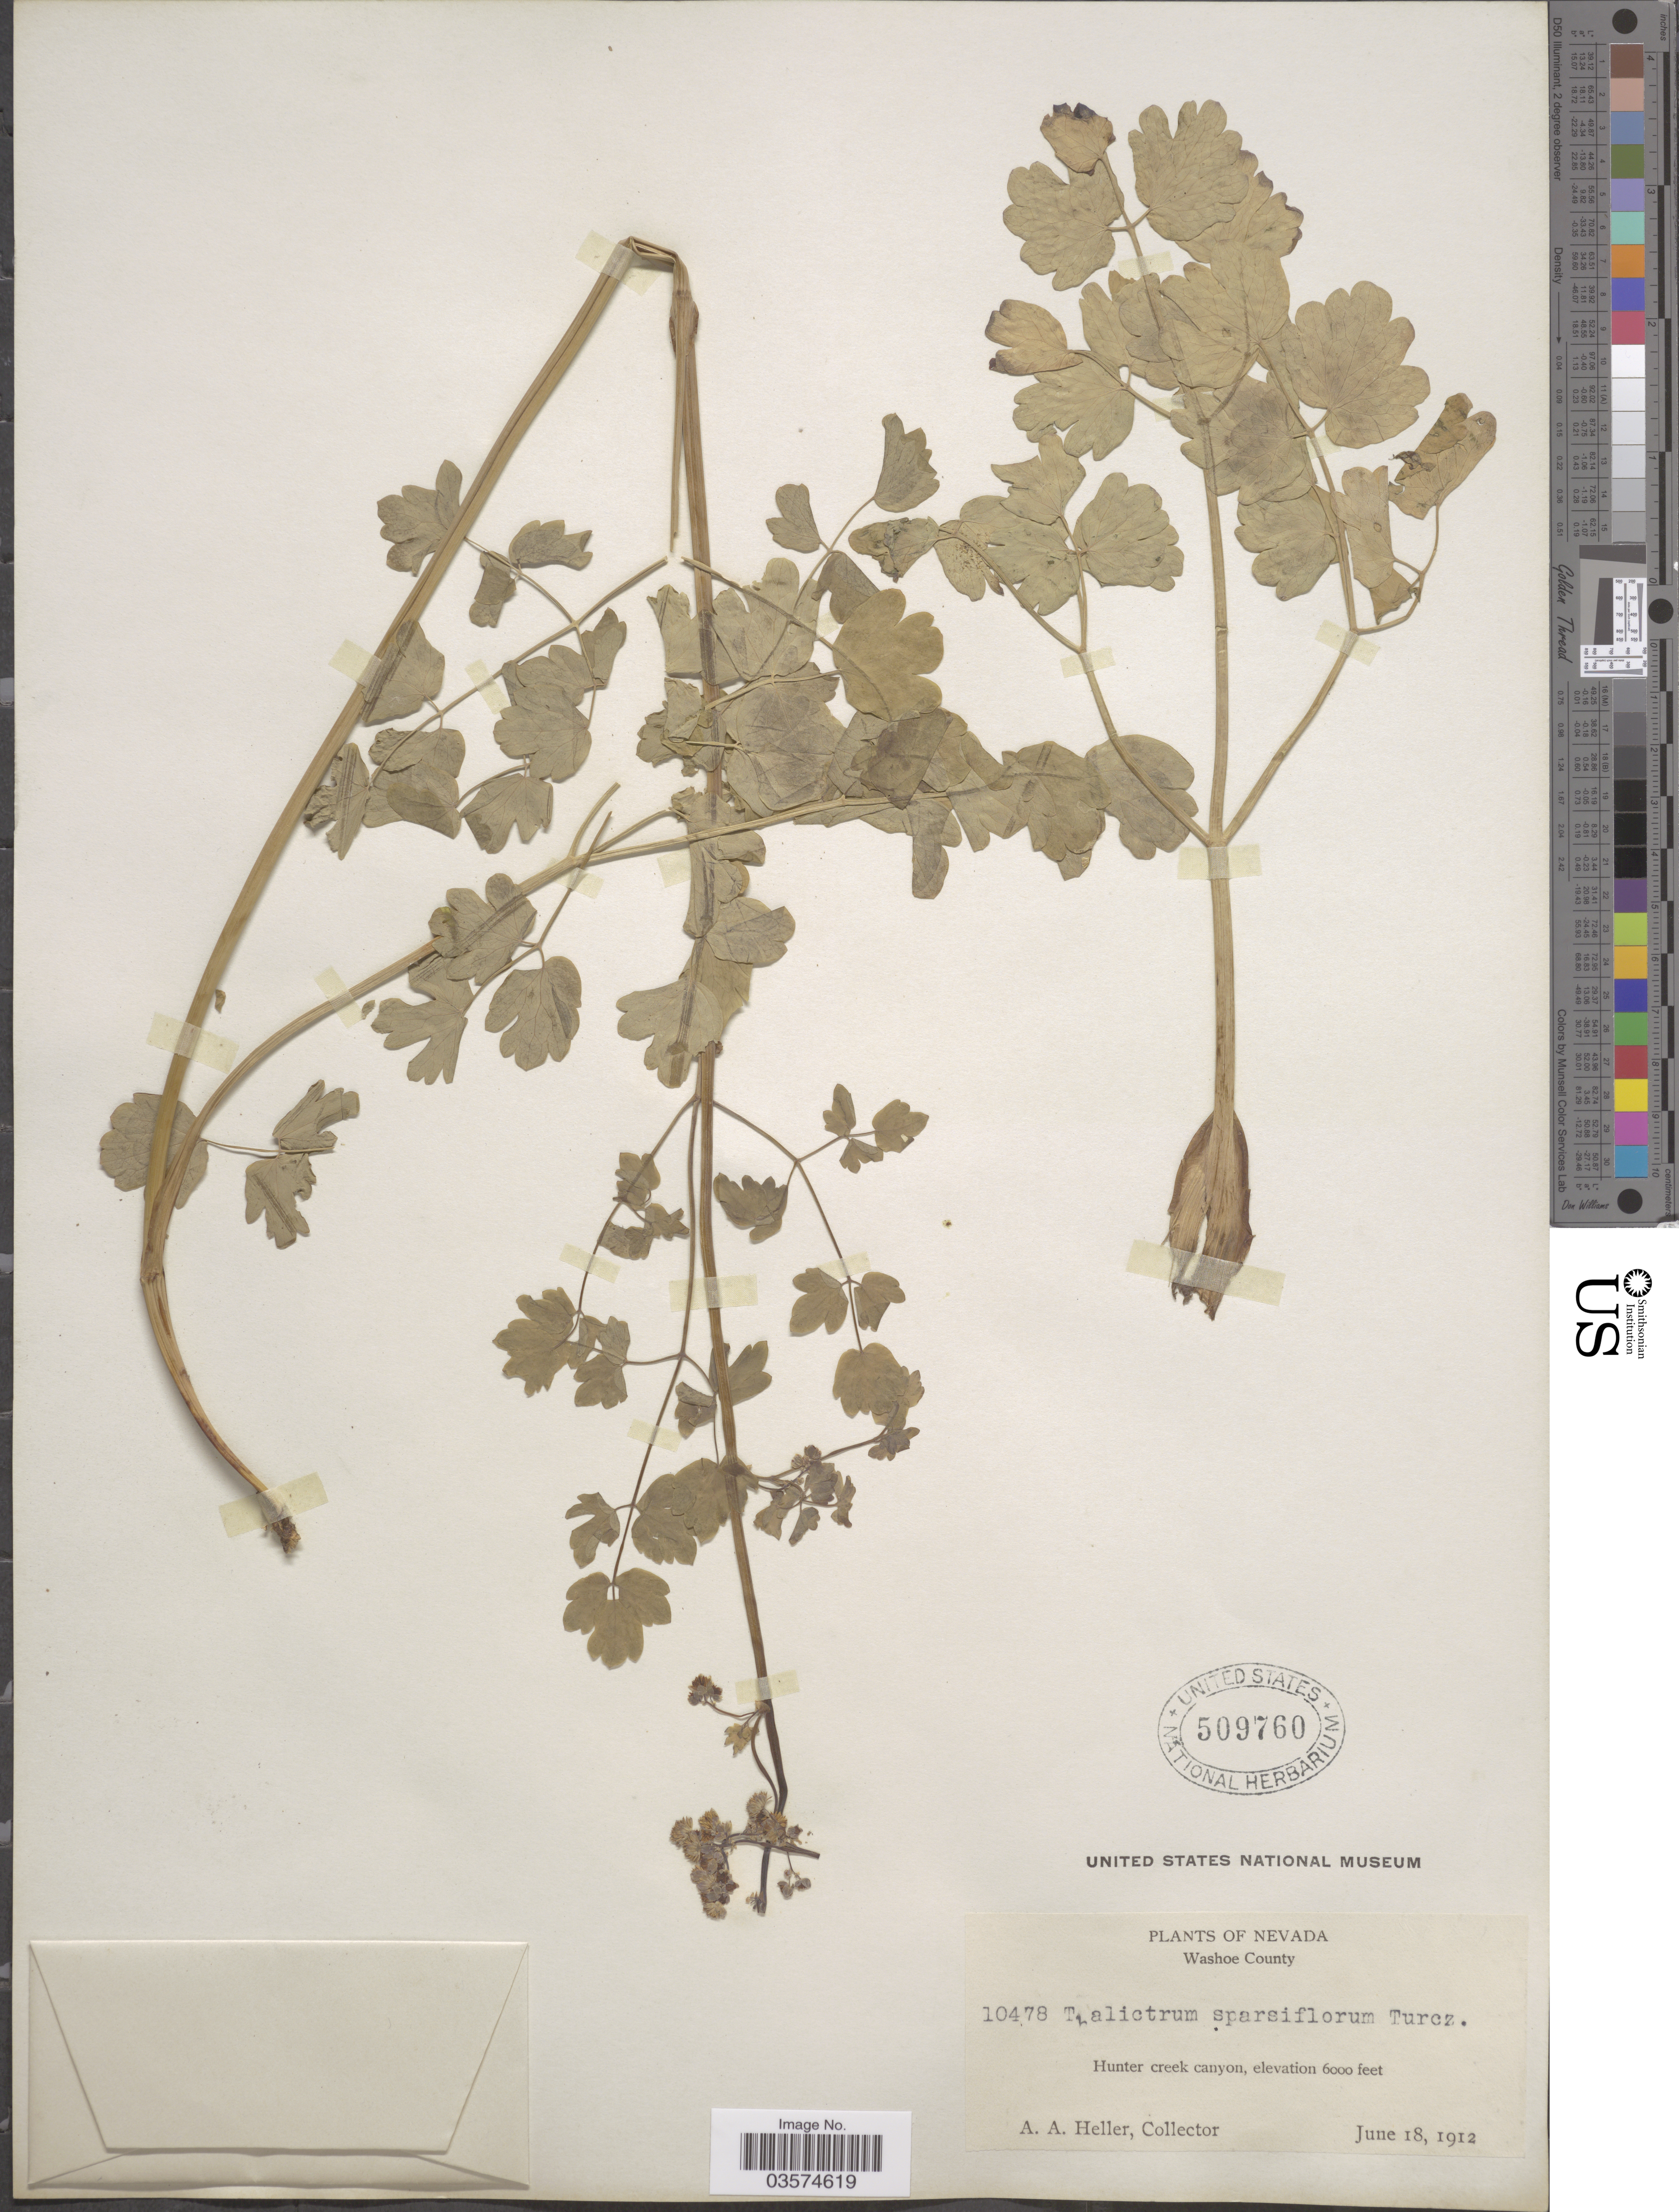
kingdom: Plantae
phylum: Tracheophyta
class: Magnoliopsida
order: Ranunculales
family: Ranunculaceae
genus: Thalictrum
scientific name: Thalictrum sparsiflorum var. nevadense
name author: B. Boivin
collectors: A. A. Heller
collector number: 10478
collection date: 1912-06-18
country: United States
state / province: Nevada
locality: Washoe County. Hunter creek canyon.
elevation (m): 1829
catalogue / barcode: US 509760